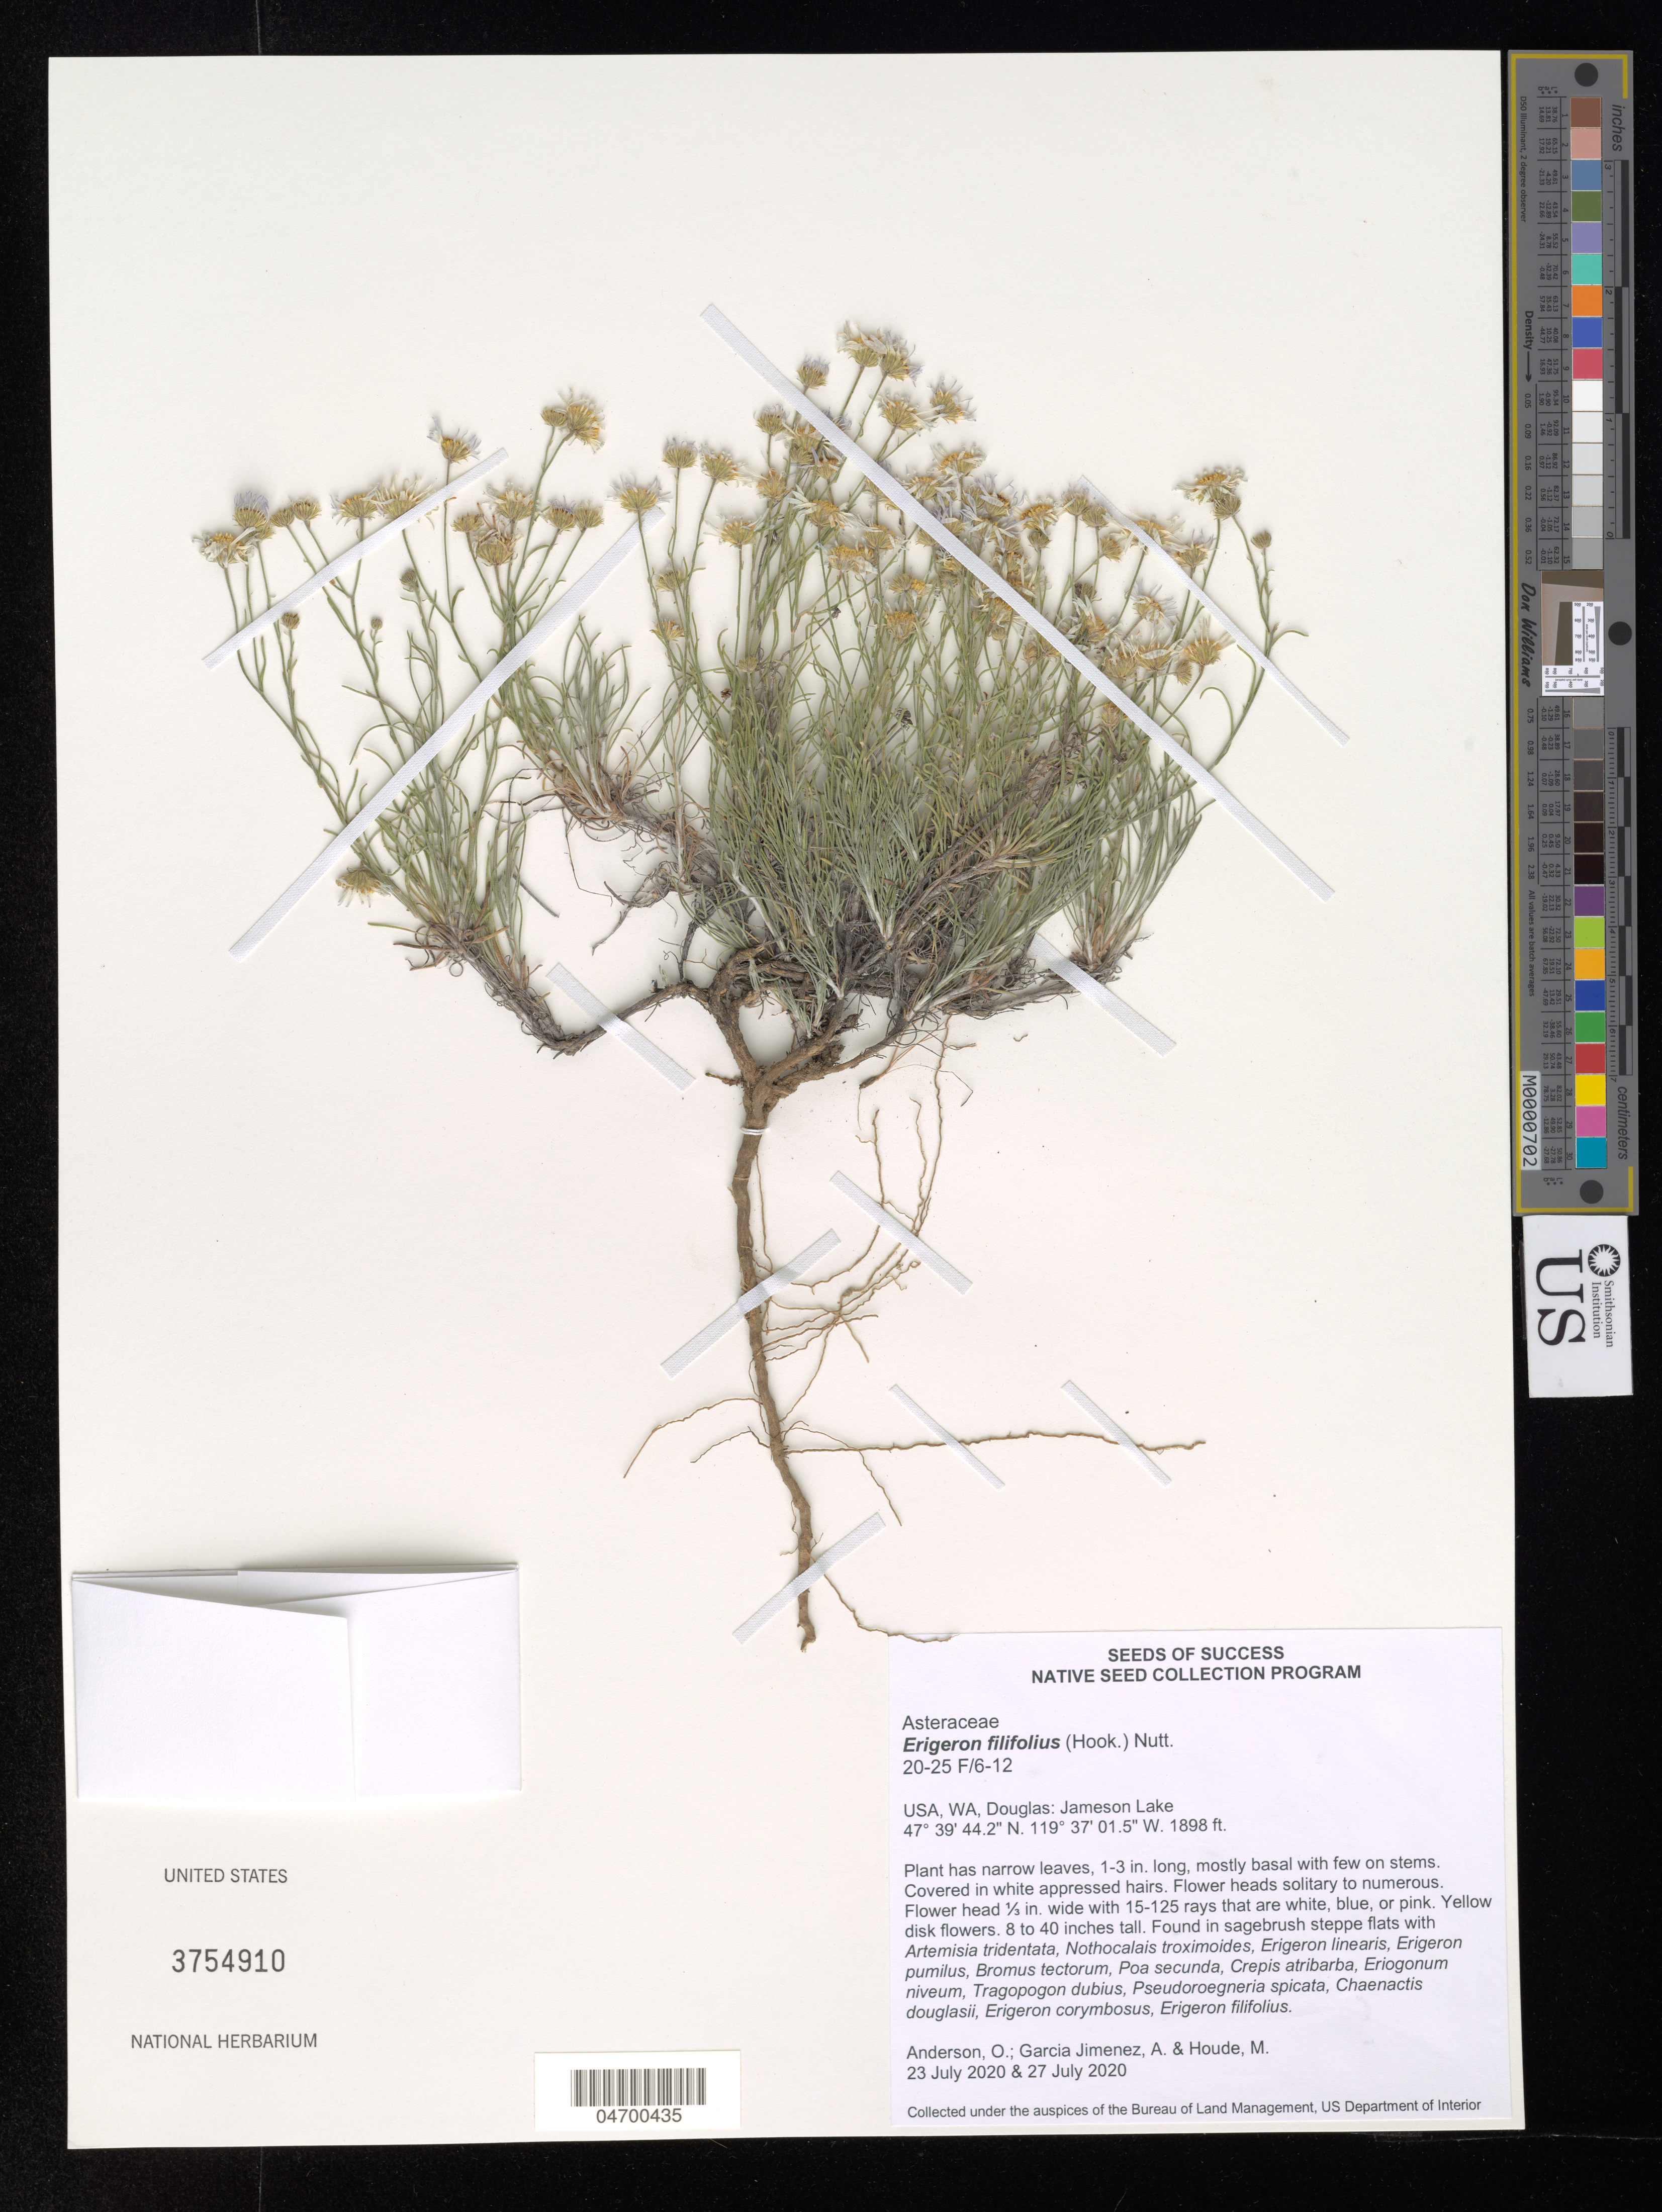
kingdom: Plantae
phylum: Tracheophyta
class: Magnoliopsida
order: Asterales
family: Asteraceae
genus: Erigeron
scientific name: Erigeron filifolius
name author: (Hook.) Nutt.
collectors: O. Anderson, A. Garcia Jimenez & H. Vielstich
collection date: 2020-07-23/2020-07-27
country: United States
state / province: Washington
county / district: Douglas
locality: WA, Douglas: Jameson Lake.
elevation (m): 579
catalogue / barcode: US 3754910